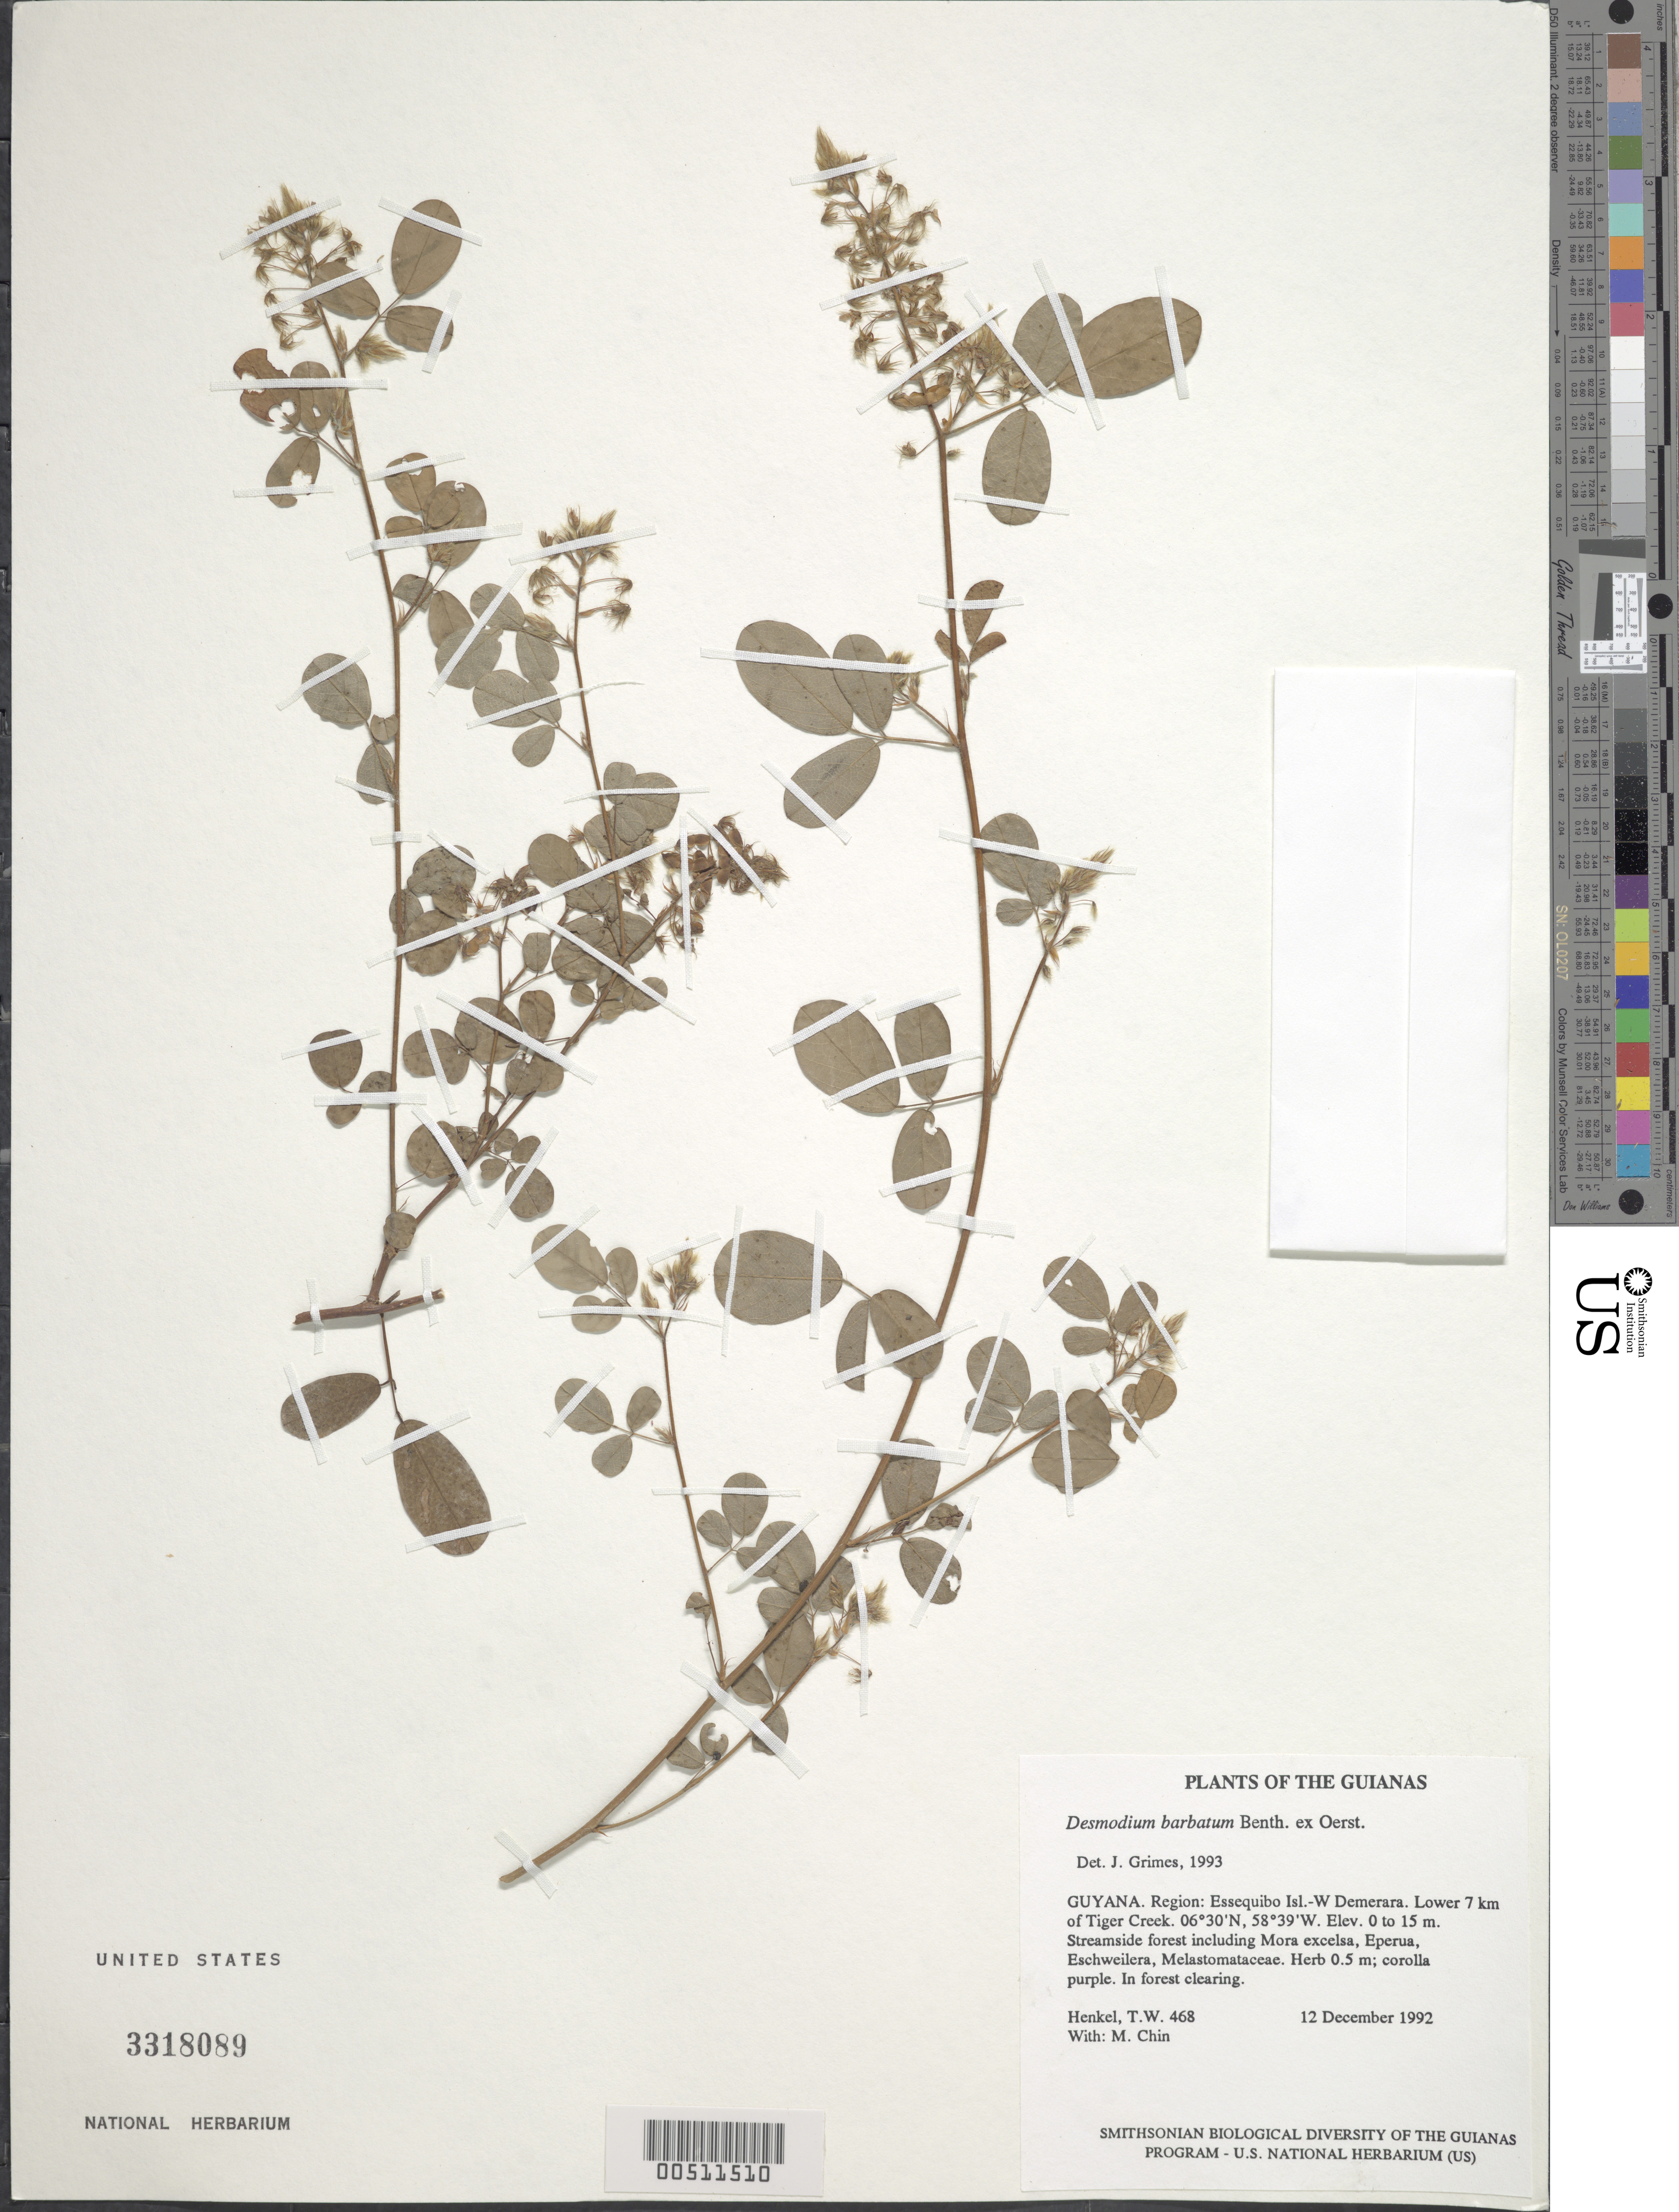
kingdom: Plantae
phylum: Tracheophyta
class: Magnoliopsida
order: Fabales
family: Fabaceae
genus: Grona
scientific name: Grona barbata var. barbata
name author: (L.) H. Ohashi & K. Ohashi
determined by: Strong, Mark T., (BOT), Smithsonian Institution - National Museum of Natural History (UNITED STATES)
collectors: T. Henkel & M. Chin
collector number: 468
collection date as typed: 12 December 1992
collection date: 1992-12-12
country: Guyana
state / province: Essequibo Isl-W. Demerara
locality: Lower 7 km of Tiger Creek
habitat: Streamside forest including Mora excelsa, Eperua, Eschweilera, Melastomataceae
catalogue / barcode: US 3318089